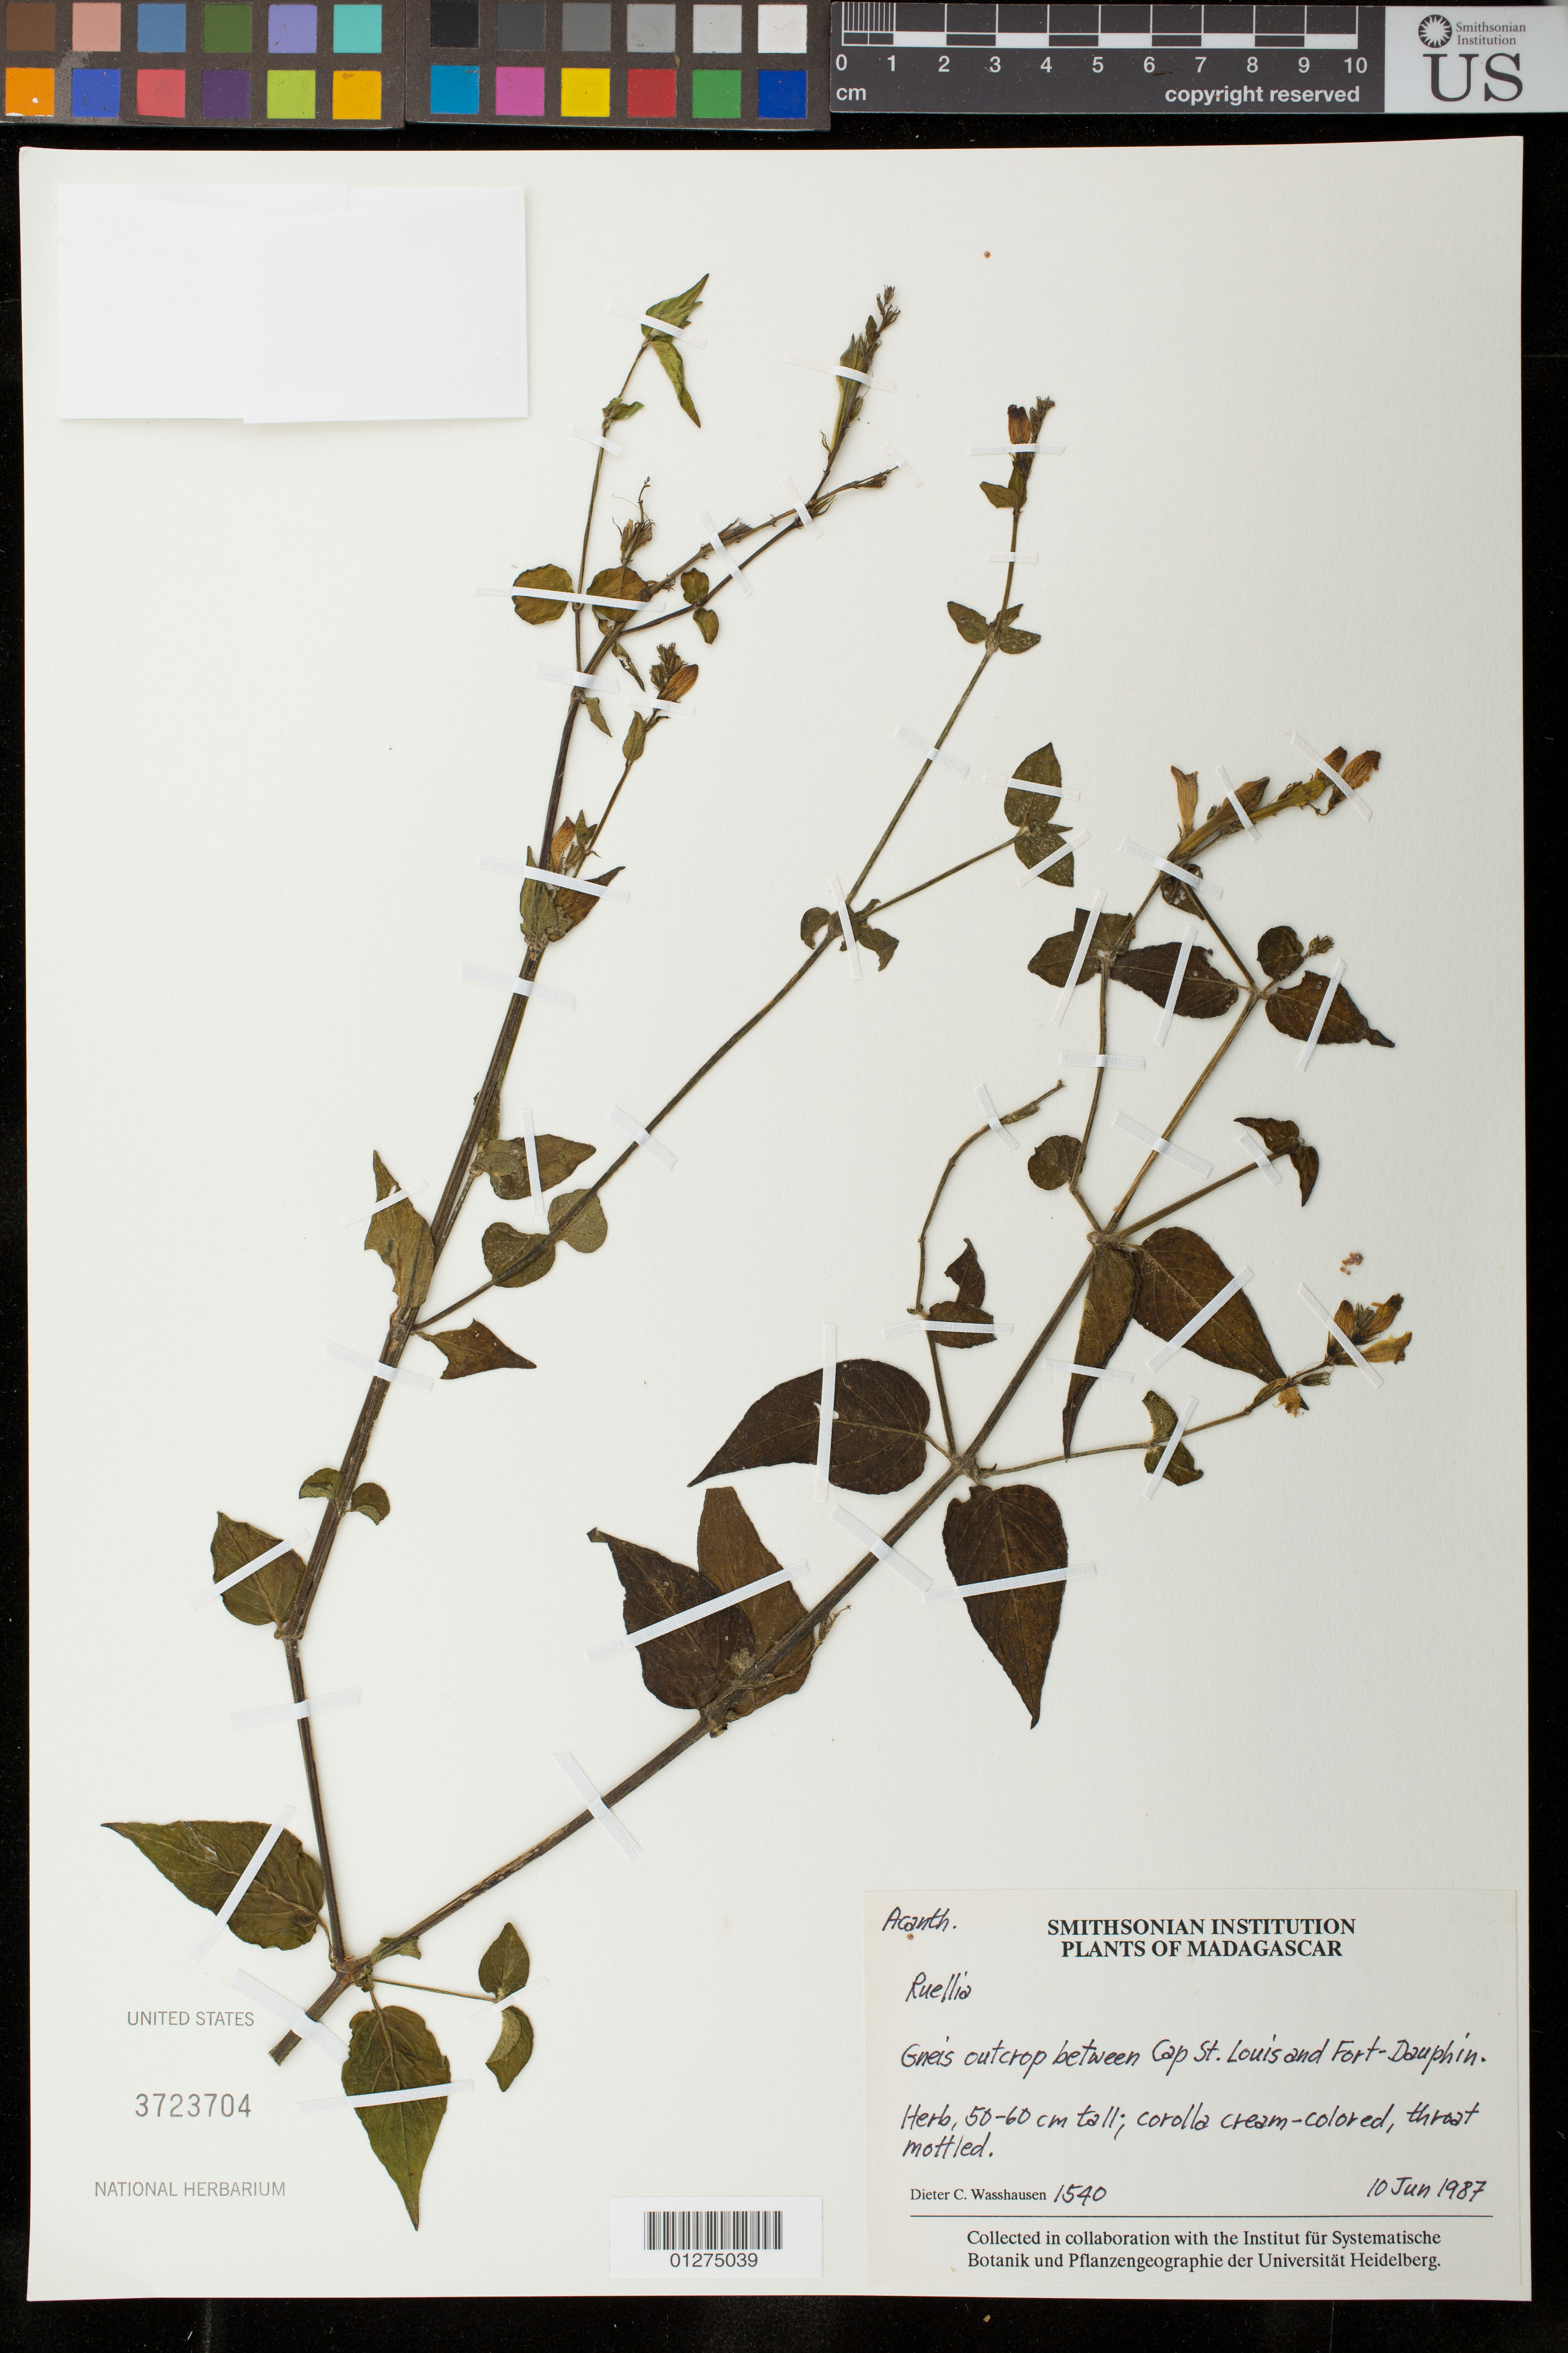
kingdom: Plantae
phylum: Tracheophyta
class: Magnoliopsida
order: Lamiales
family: Acanthaceae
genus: Ruellia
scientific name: Ruellia sp.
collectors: D. C. Wasshausen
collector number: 1540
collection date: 1987-06-10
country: Madagascar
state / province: Anosy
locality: Between Cap St. Louis and Fort Dauphin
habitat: gneis outcrop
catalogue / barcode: US 3723704